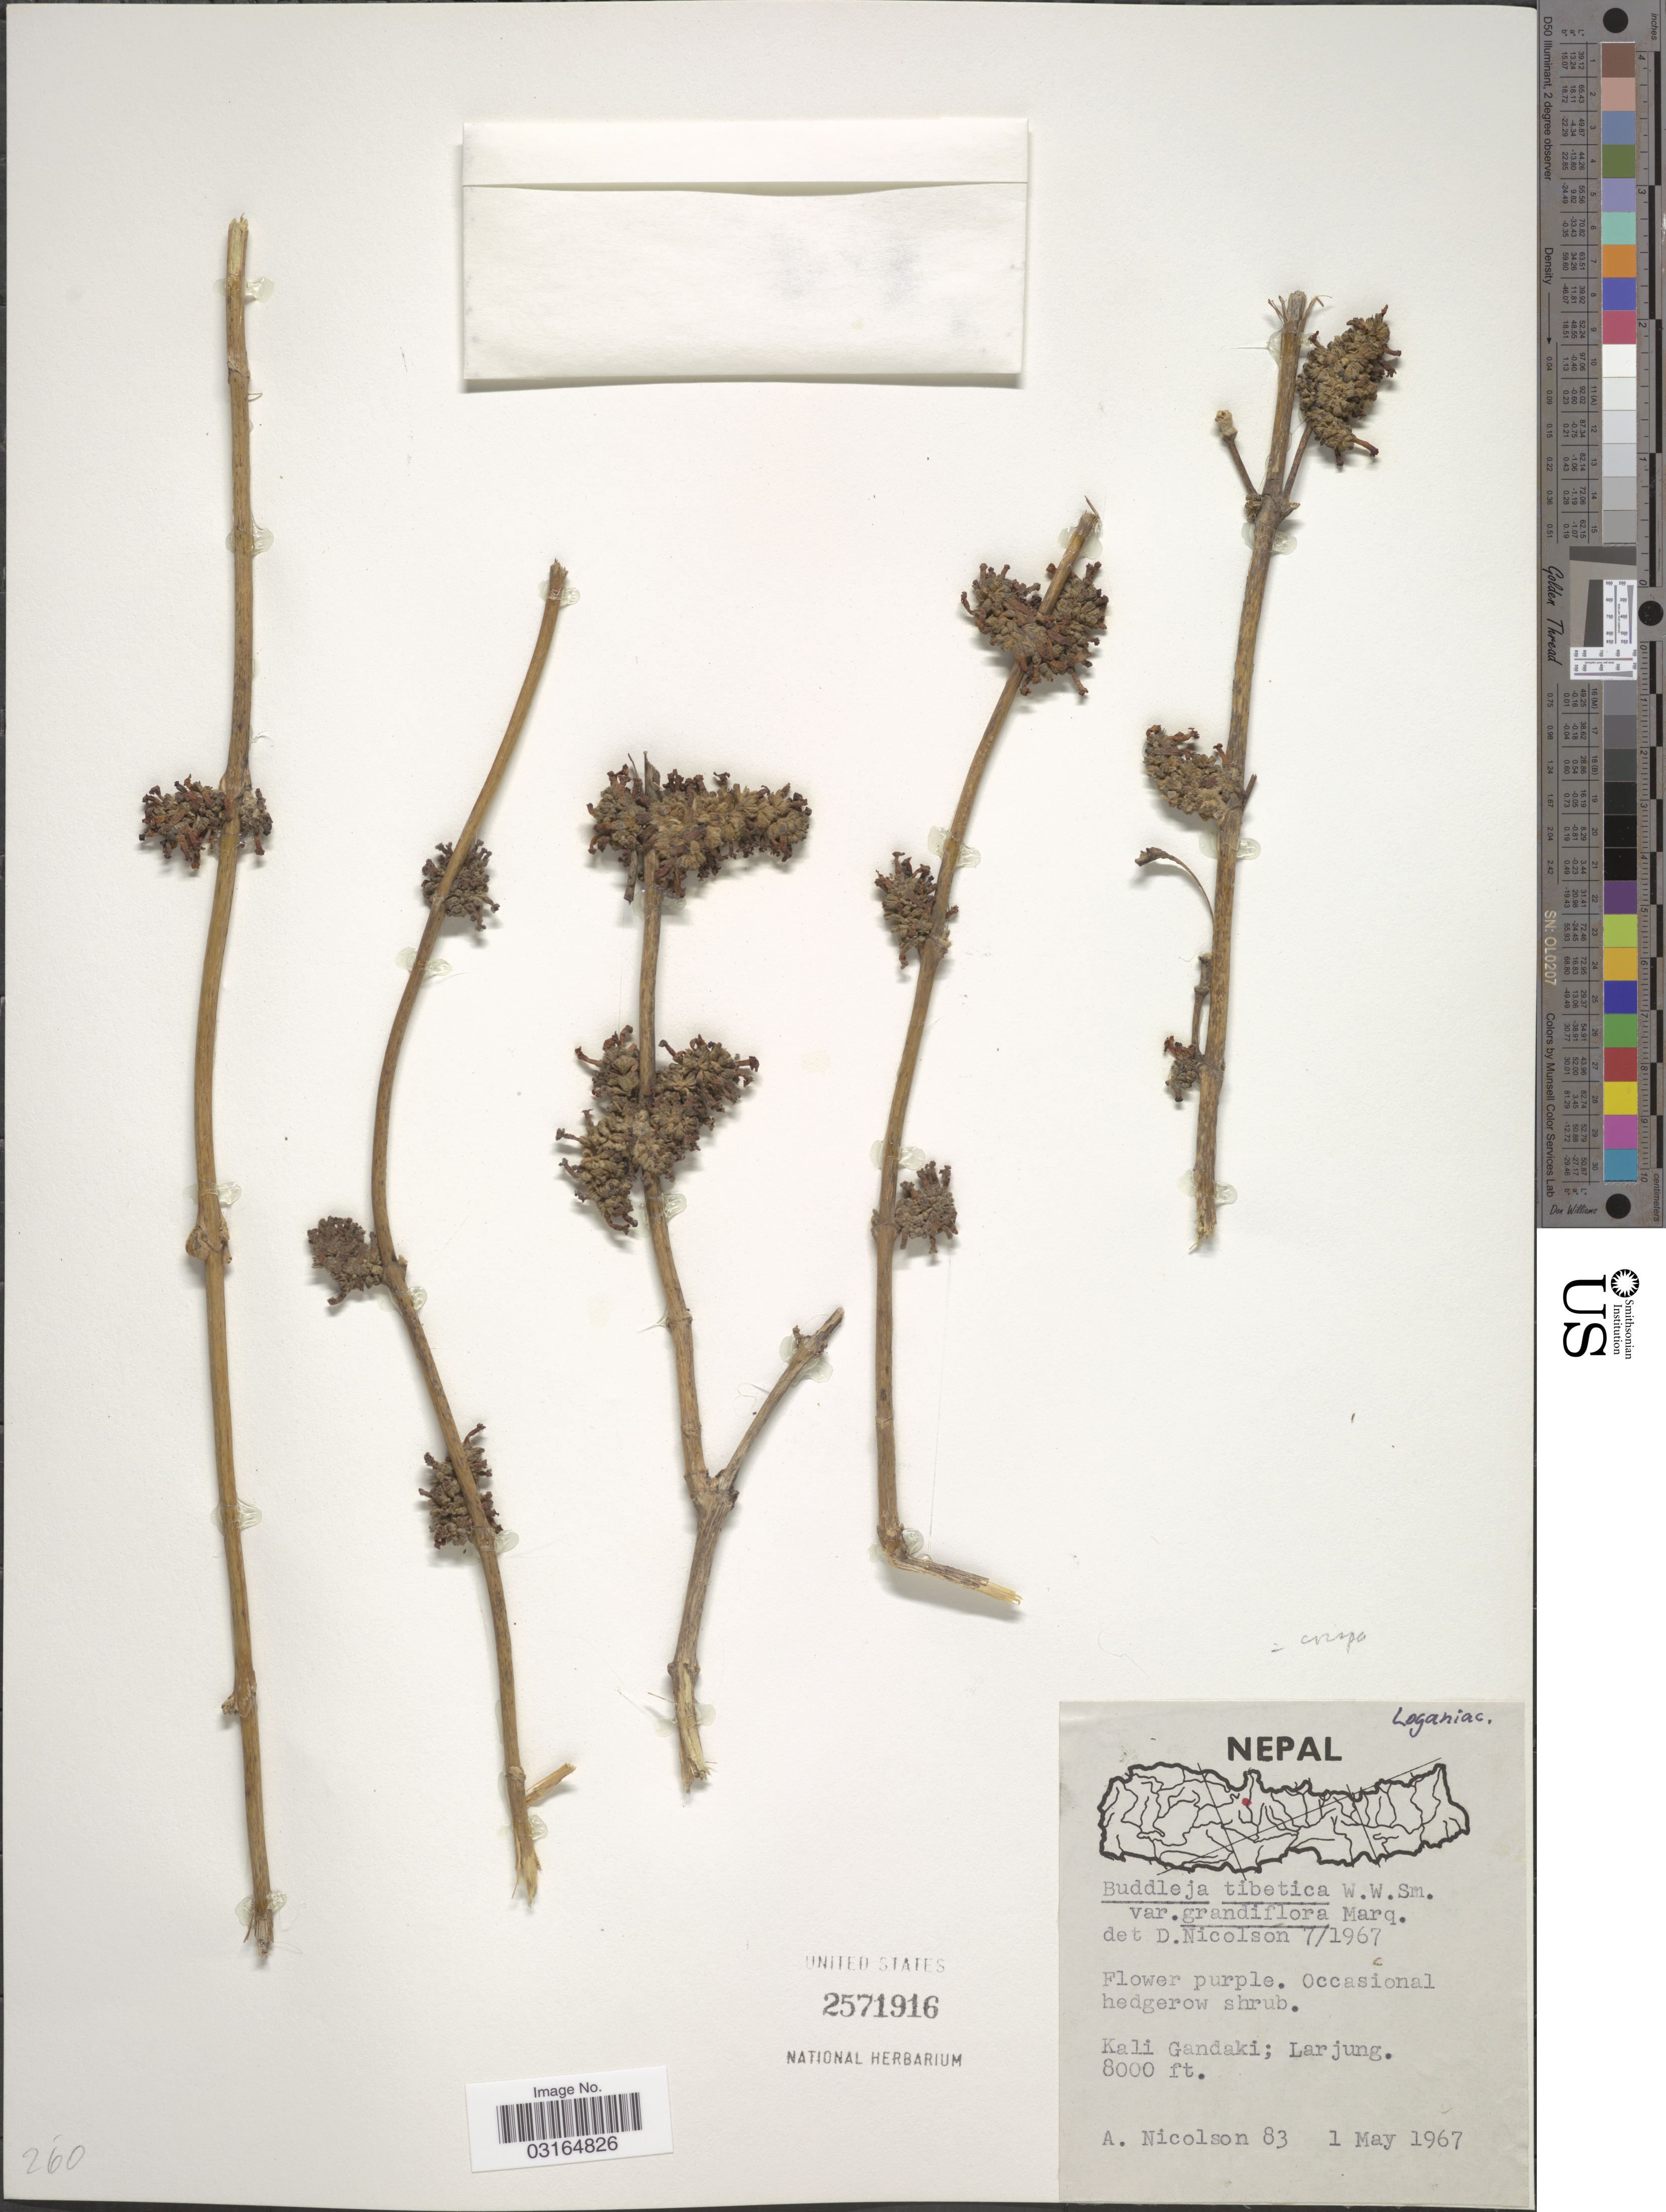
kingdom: Plantae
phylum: Tracheophyta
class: Magnoliopsida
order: Lamiales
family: Scrophulariaceae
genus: Buddleja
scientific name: Buddleja crispa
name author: Benth.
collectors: A. C. Nicolson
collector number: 83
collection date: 1967-05-01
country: Nepal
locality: Kali Gandaki; Larjung.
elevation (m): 2438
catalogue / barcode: US 2571916